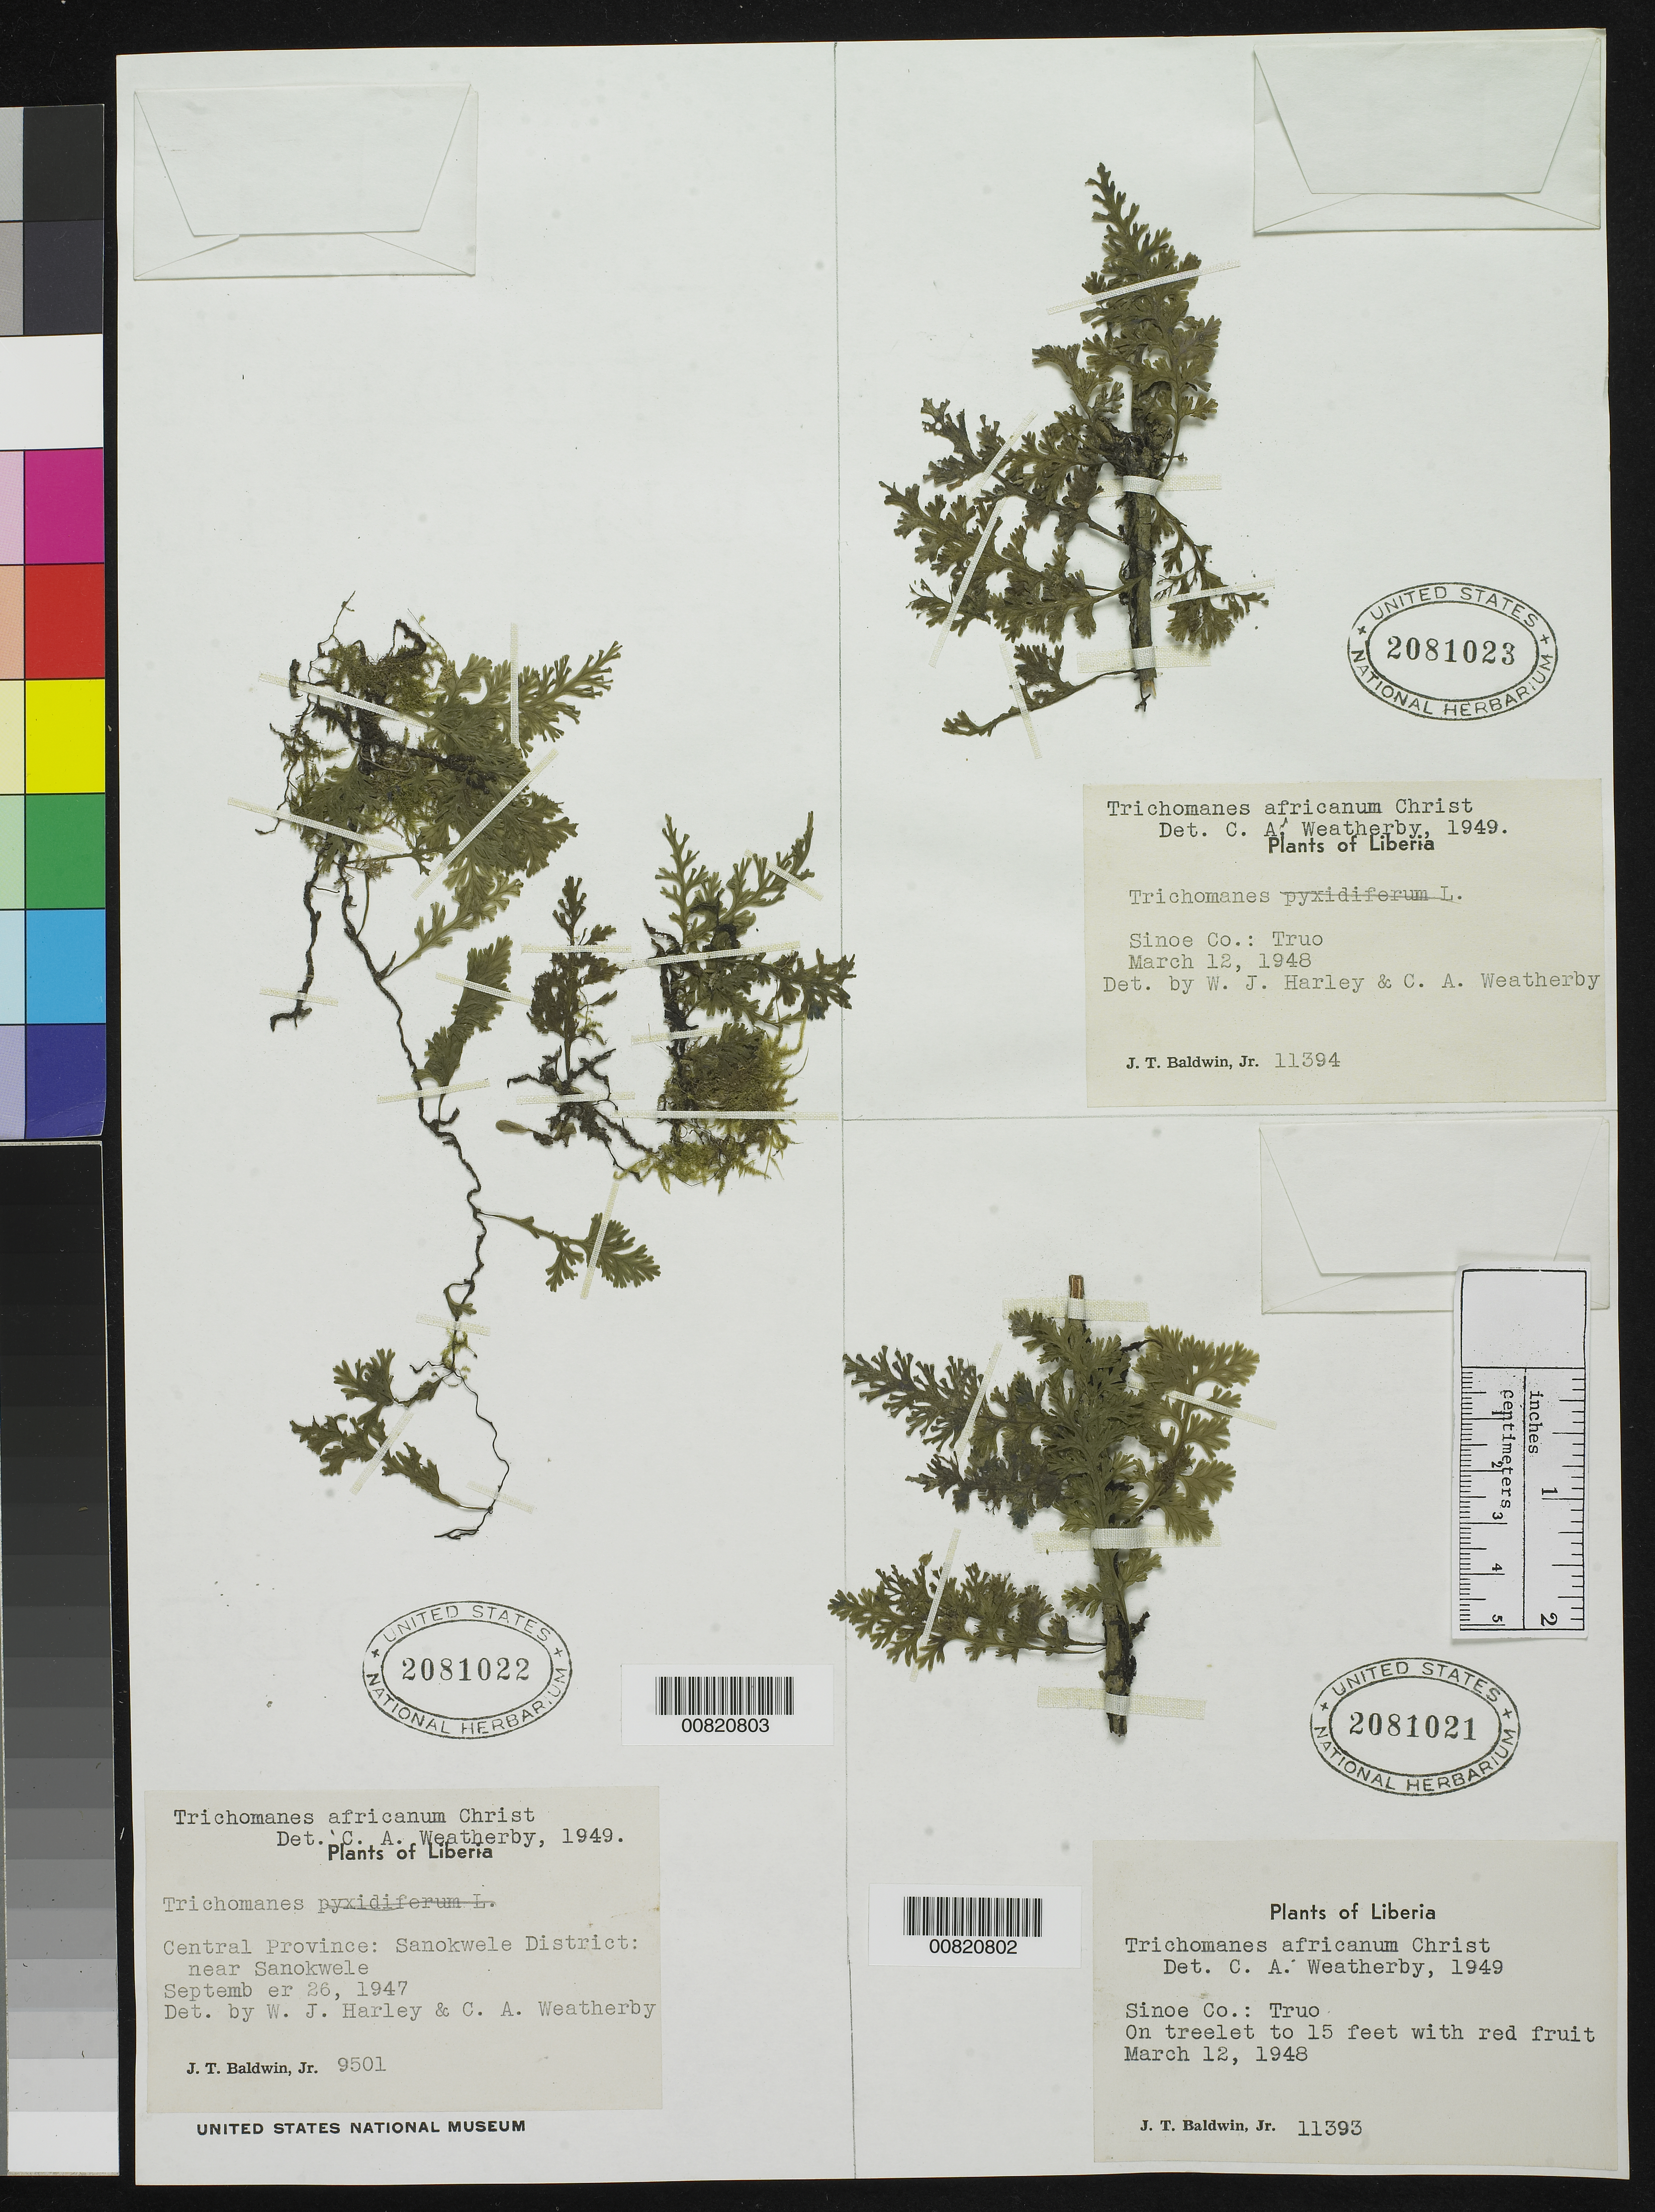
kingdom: Plantae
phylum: Tracheophyta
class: Polypodiopsida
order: Hymenophyllales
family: Hymenophyllaceae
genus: Crepidomanes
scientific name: Crepidomanes africanum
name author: (Christ) Ebihara & Dubuisson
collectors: J. T. Baldwin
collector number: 11393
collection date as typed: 12 Mar 1948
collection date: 1948-03-12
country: Liberia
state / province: Sinoe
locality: Truo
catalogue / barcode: US 2081021